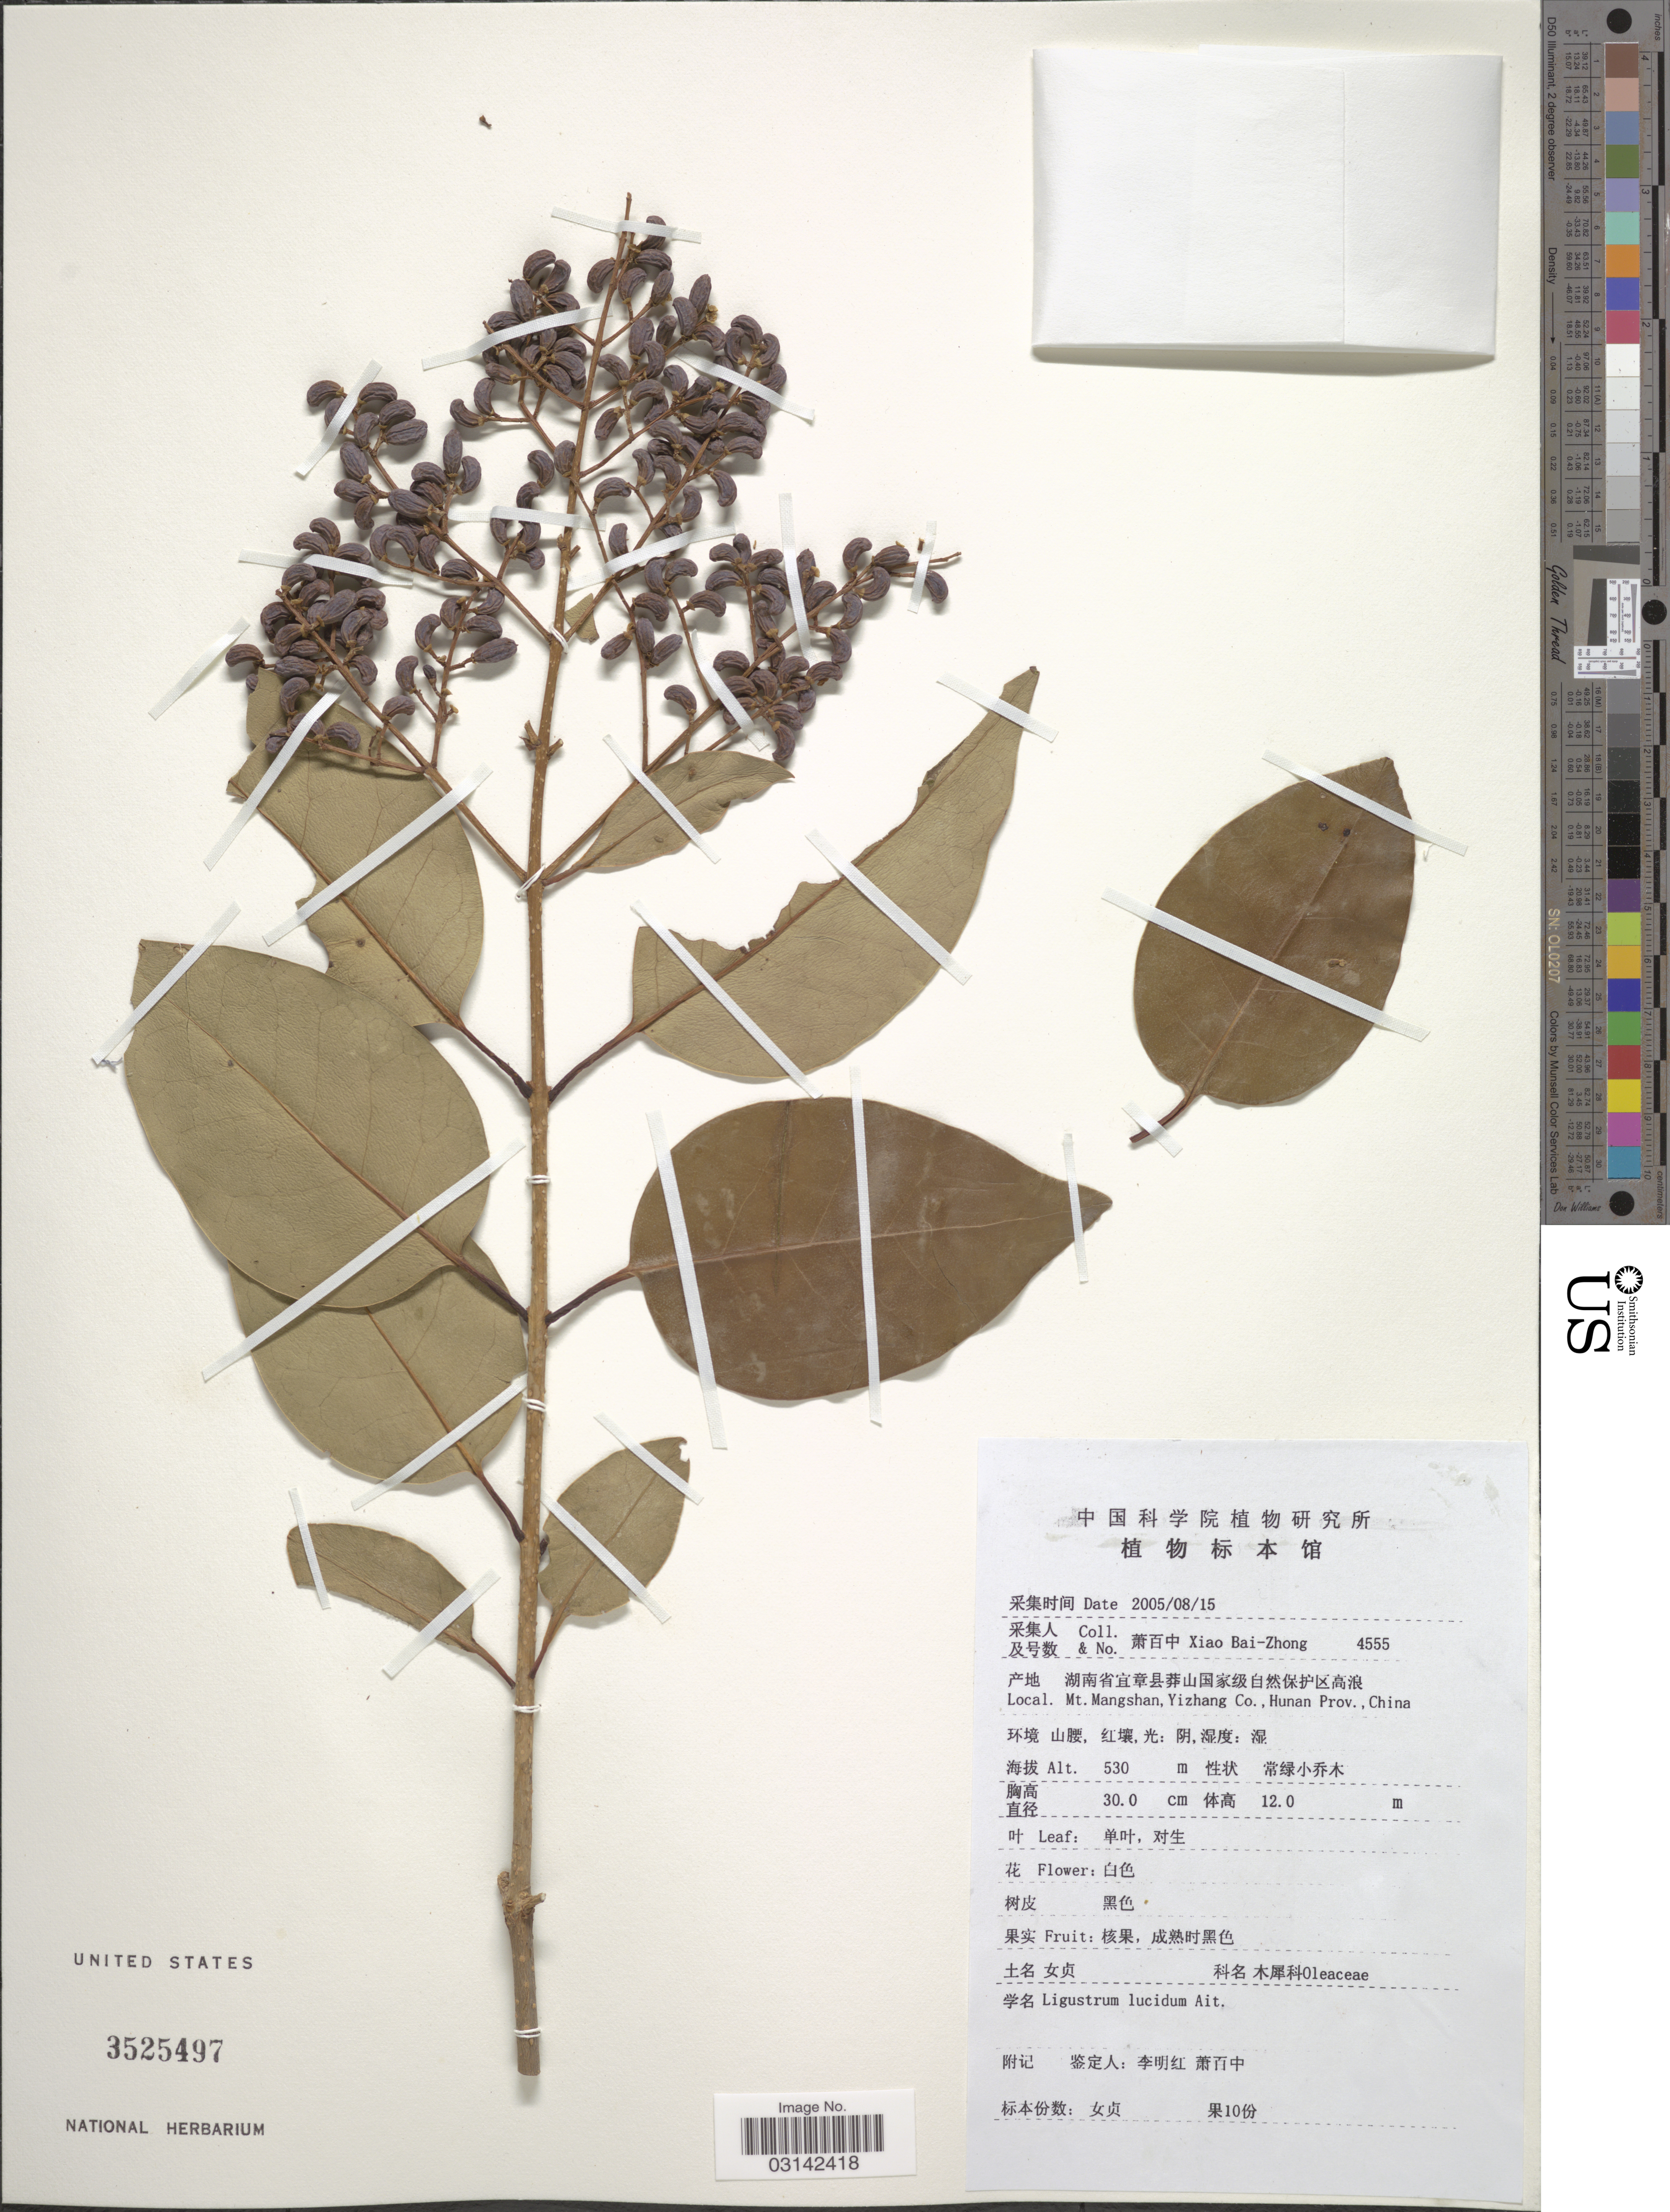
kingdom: Plantae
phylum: Tracheophyta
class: Magnoliopsida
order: Lamiales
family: Oleaceae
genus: Ligustrum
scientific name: Ligustrum lucidum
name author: W.T. Aiton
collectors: B. Z. Xiao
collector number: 4555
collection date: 2005-08-15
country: China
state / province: Hunan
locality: Mt. Mangshan, Yizhang Co., Hunan Prov.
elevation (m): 530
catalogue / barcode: US 3525497